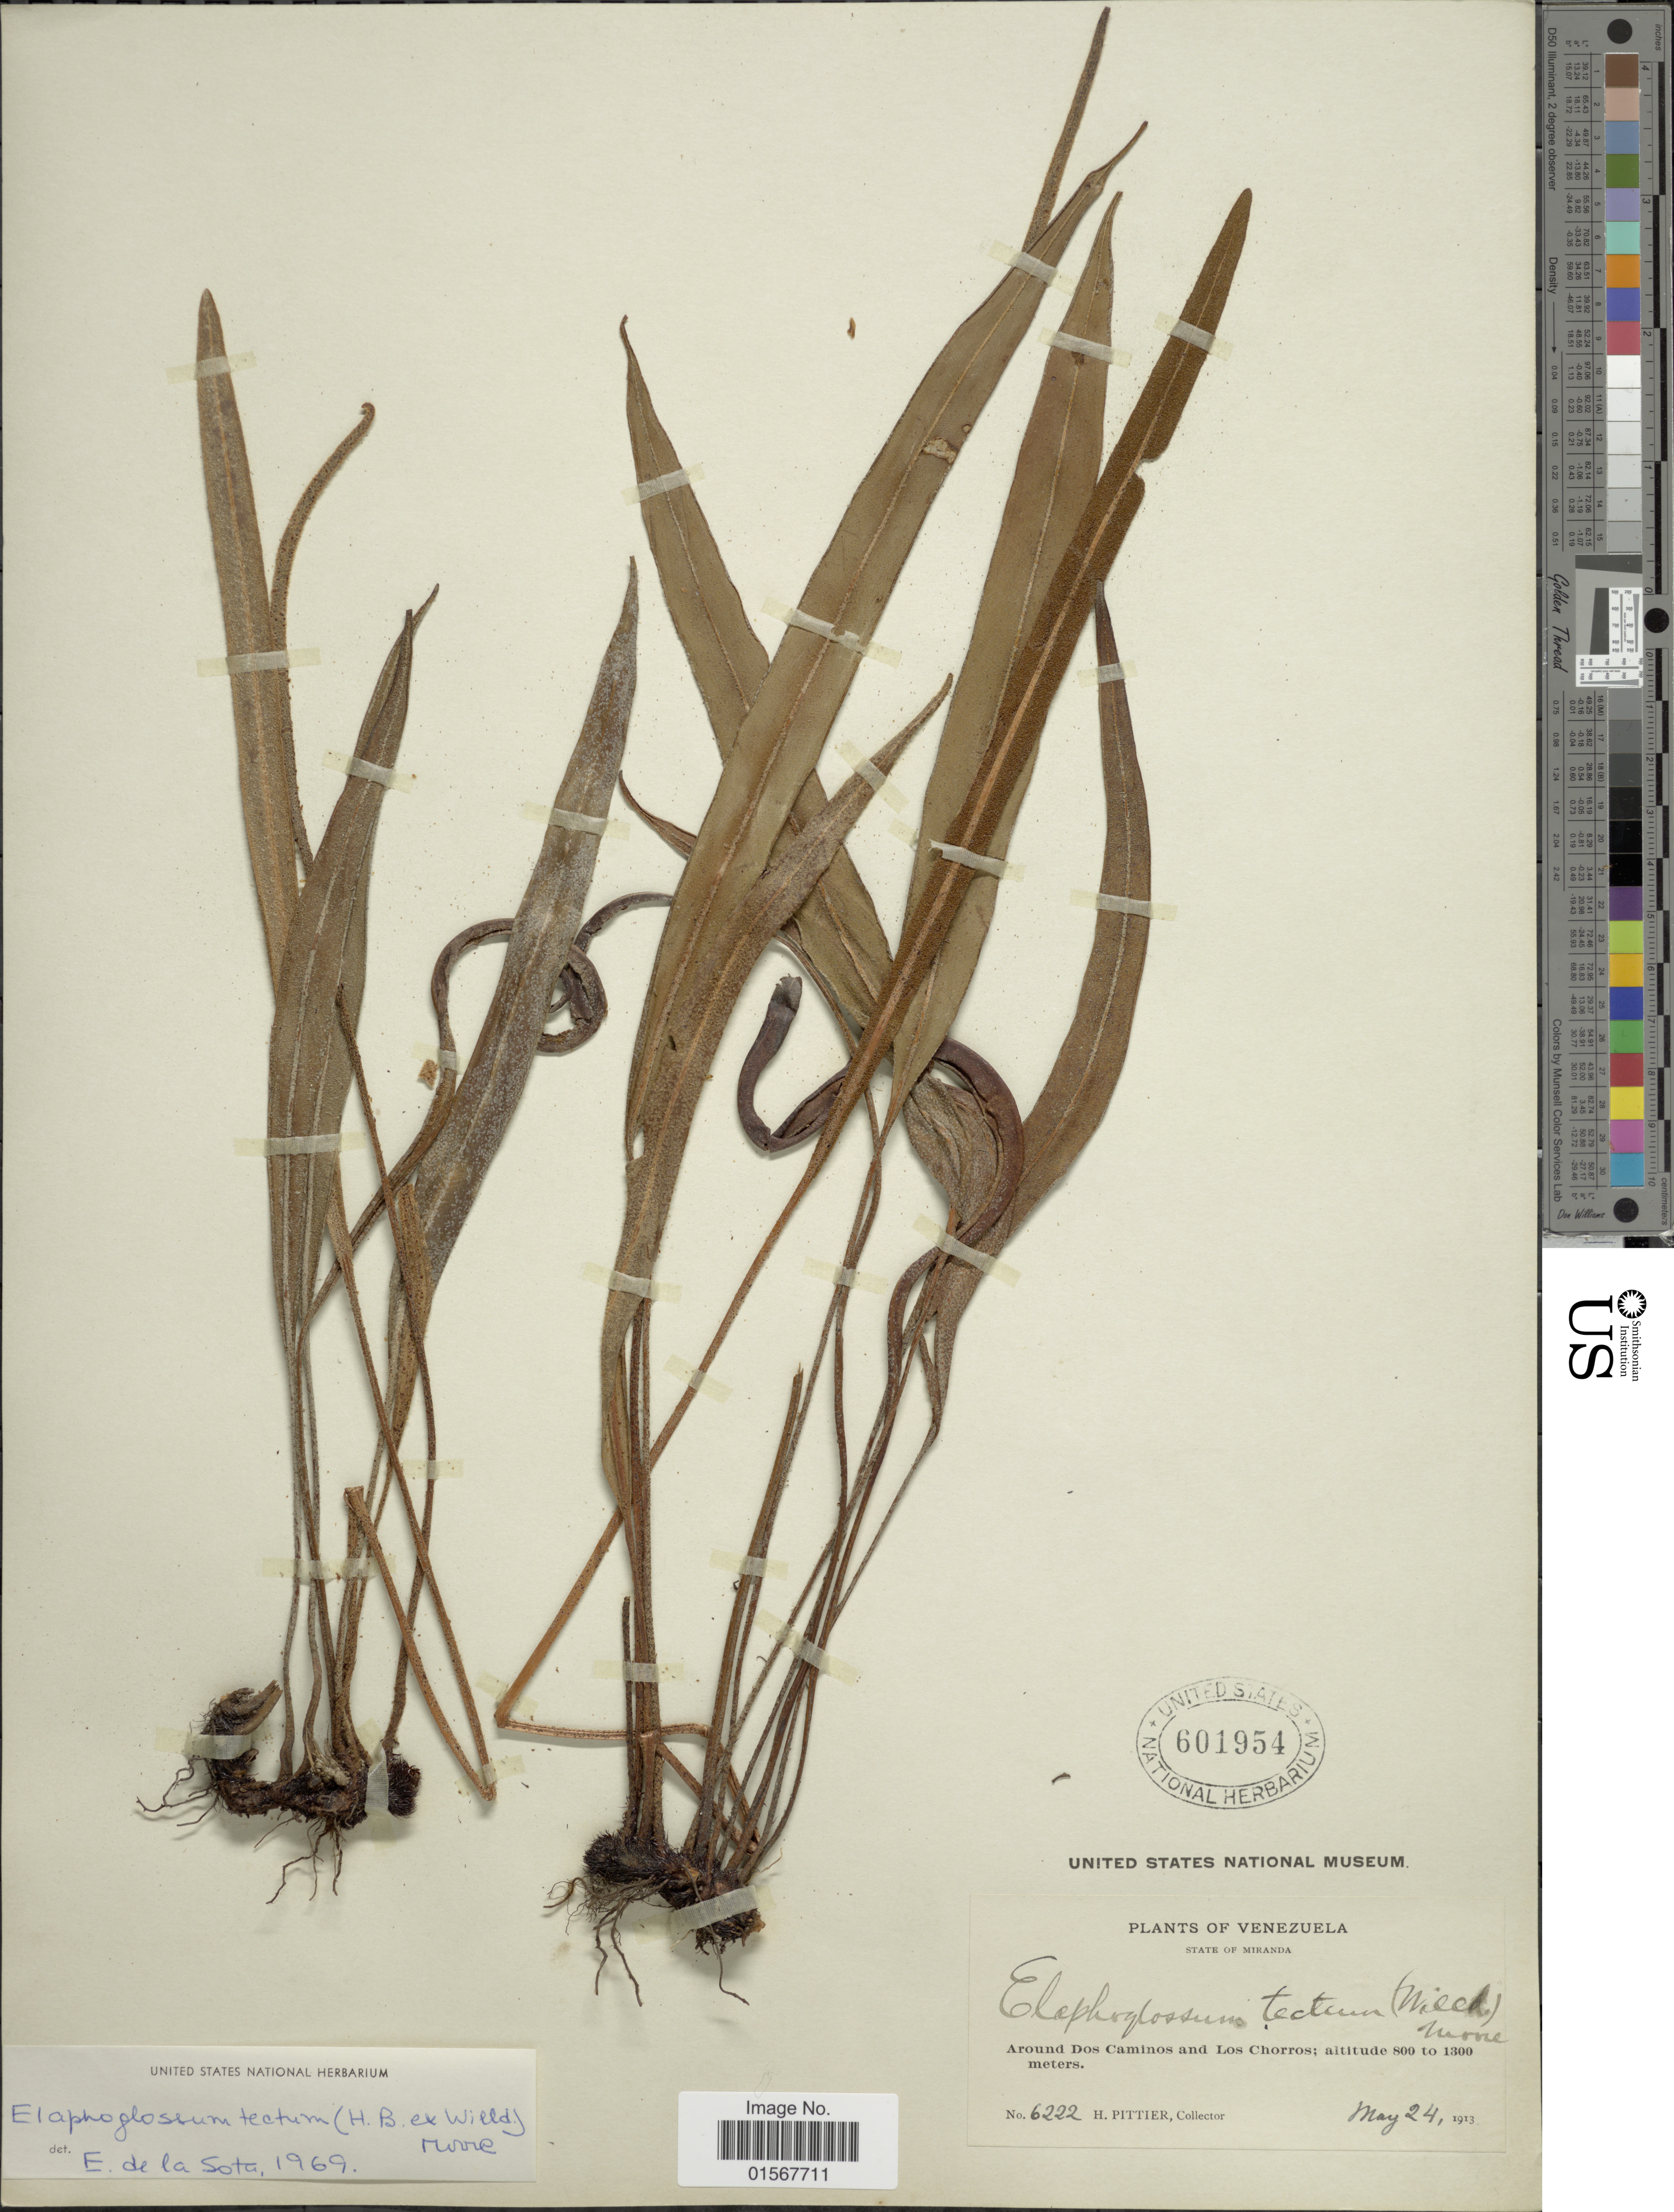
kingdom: Plantae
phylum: Tracheophyta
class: Polypodiopsida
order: Polypodiales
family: Dryopteridaceae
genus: Elaphoglossum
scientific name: Elaphoglossum tectum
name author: (Humb. & Bonpl.) Moore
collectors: H. F. Pittier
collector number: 6222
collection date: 1913-05-24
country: Venezuela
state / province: Miranda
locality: Around Dos Caminos and Los Chorros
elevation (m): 800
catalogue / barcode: US 601954